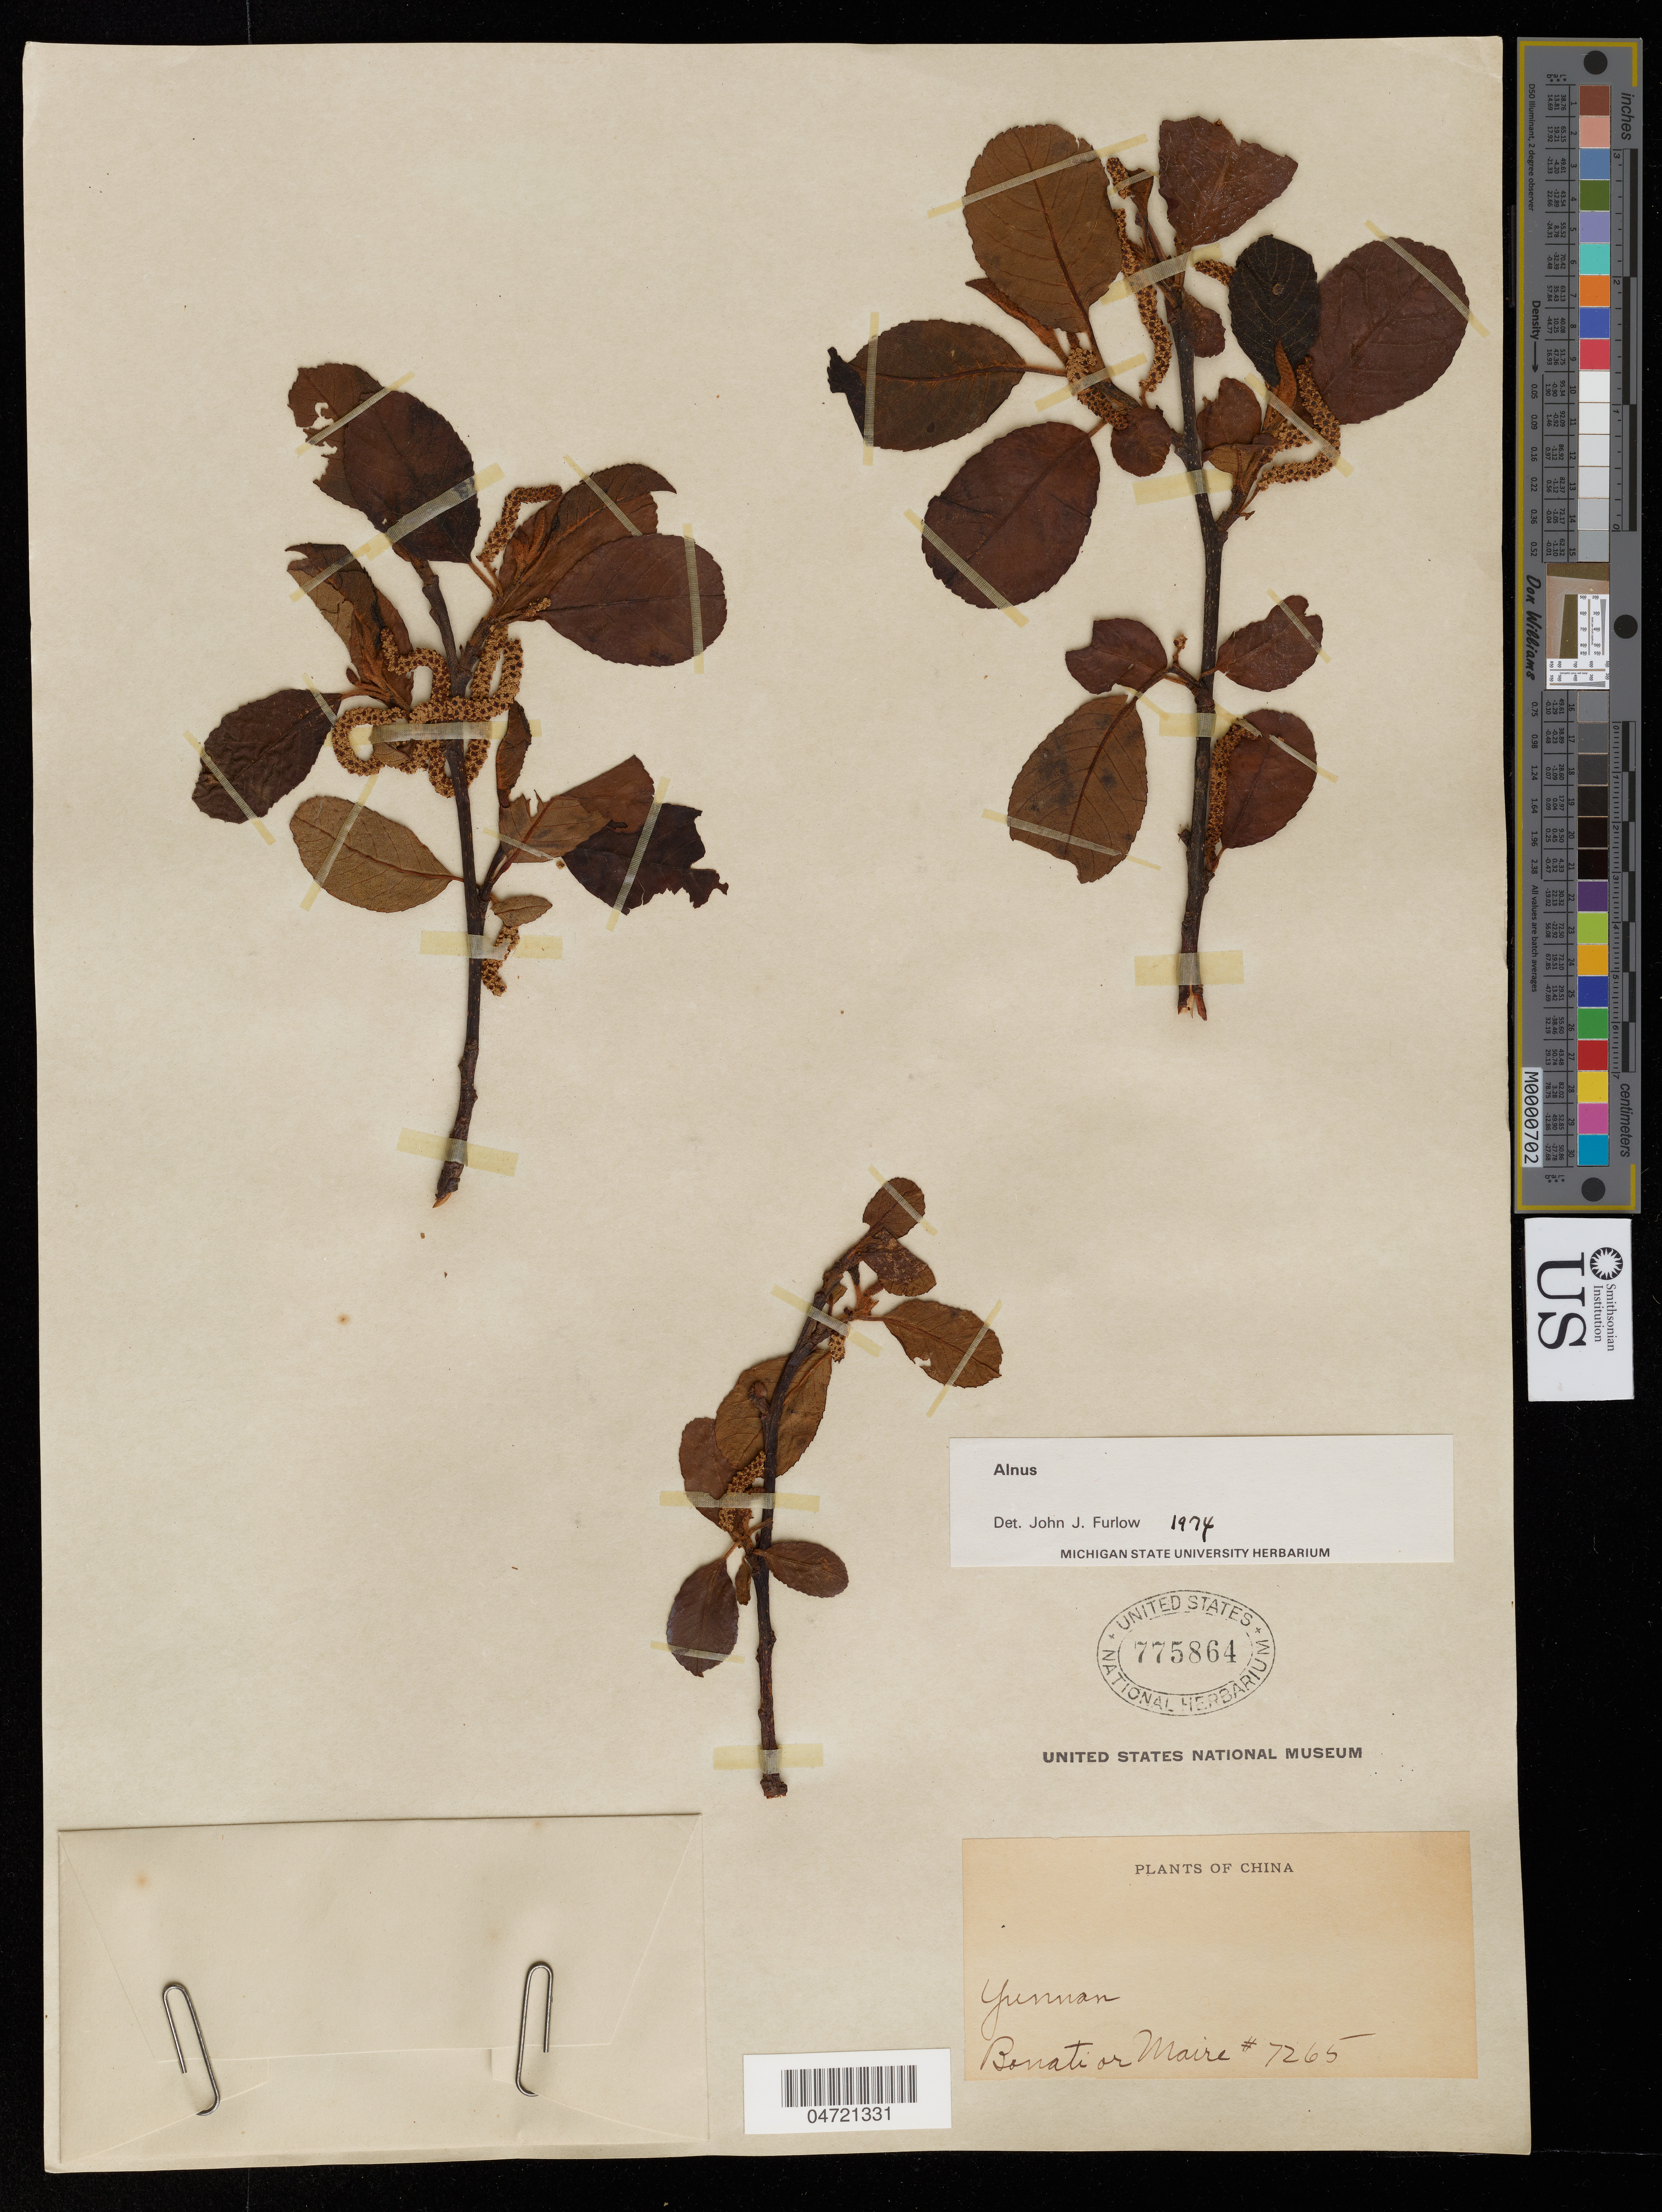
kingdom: Plantae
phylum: Tracheophyta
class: Magnoliopsida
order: Fagales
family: Betulaceae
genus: Alnus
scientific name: Alnus sp.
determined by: Furlow, J. J.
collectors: B. Maire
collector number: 7265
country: China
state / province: Yunnan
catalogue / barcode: US 775864